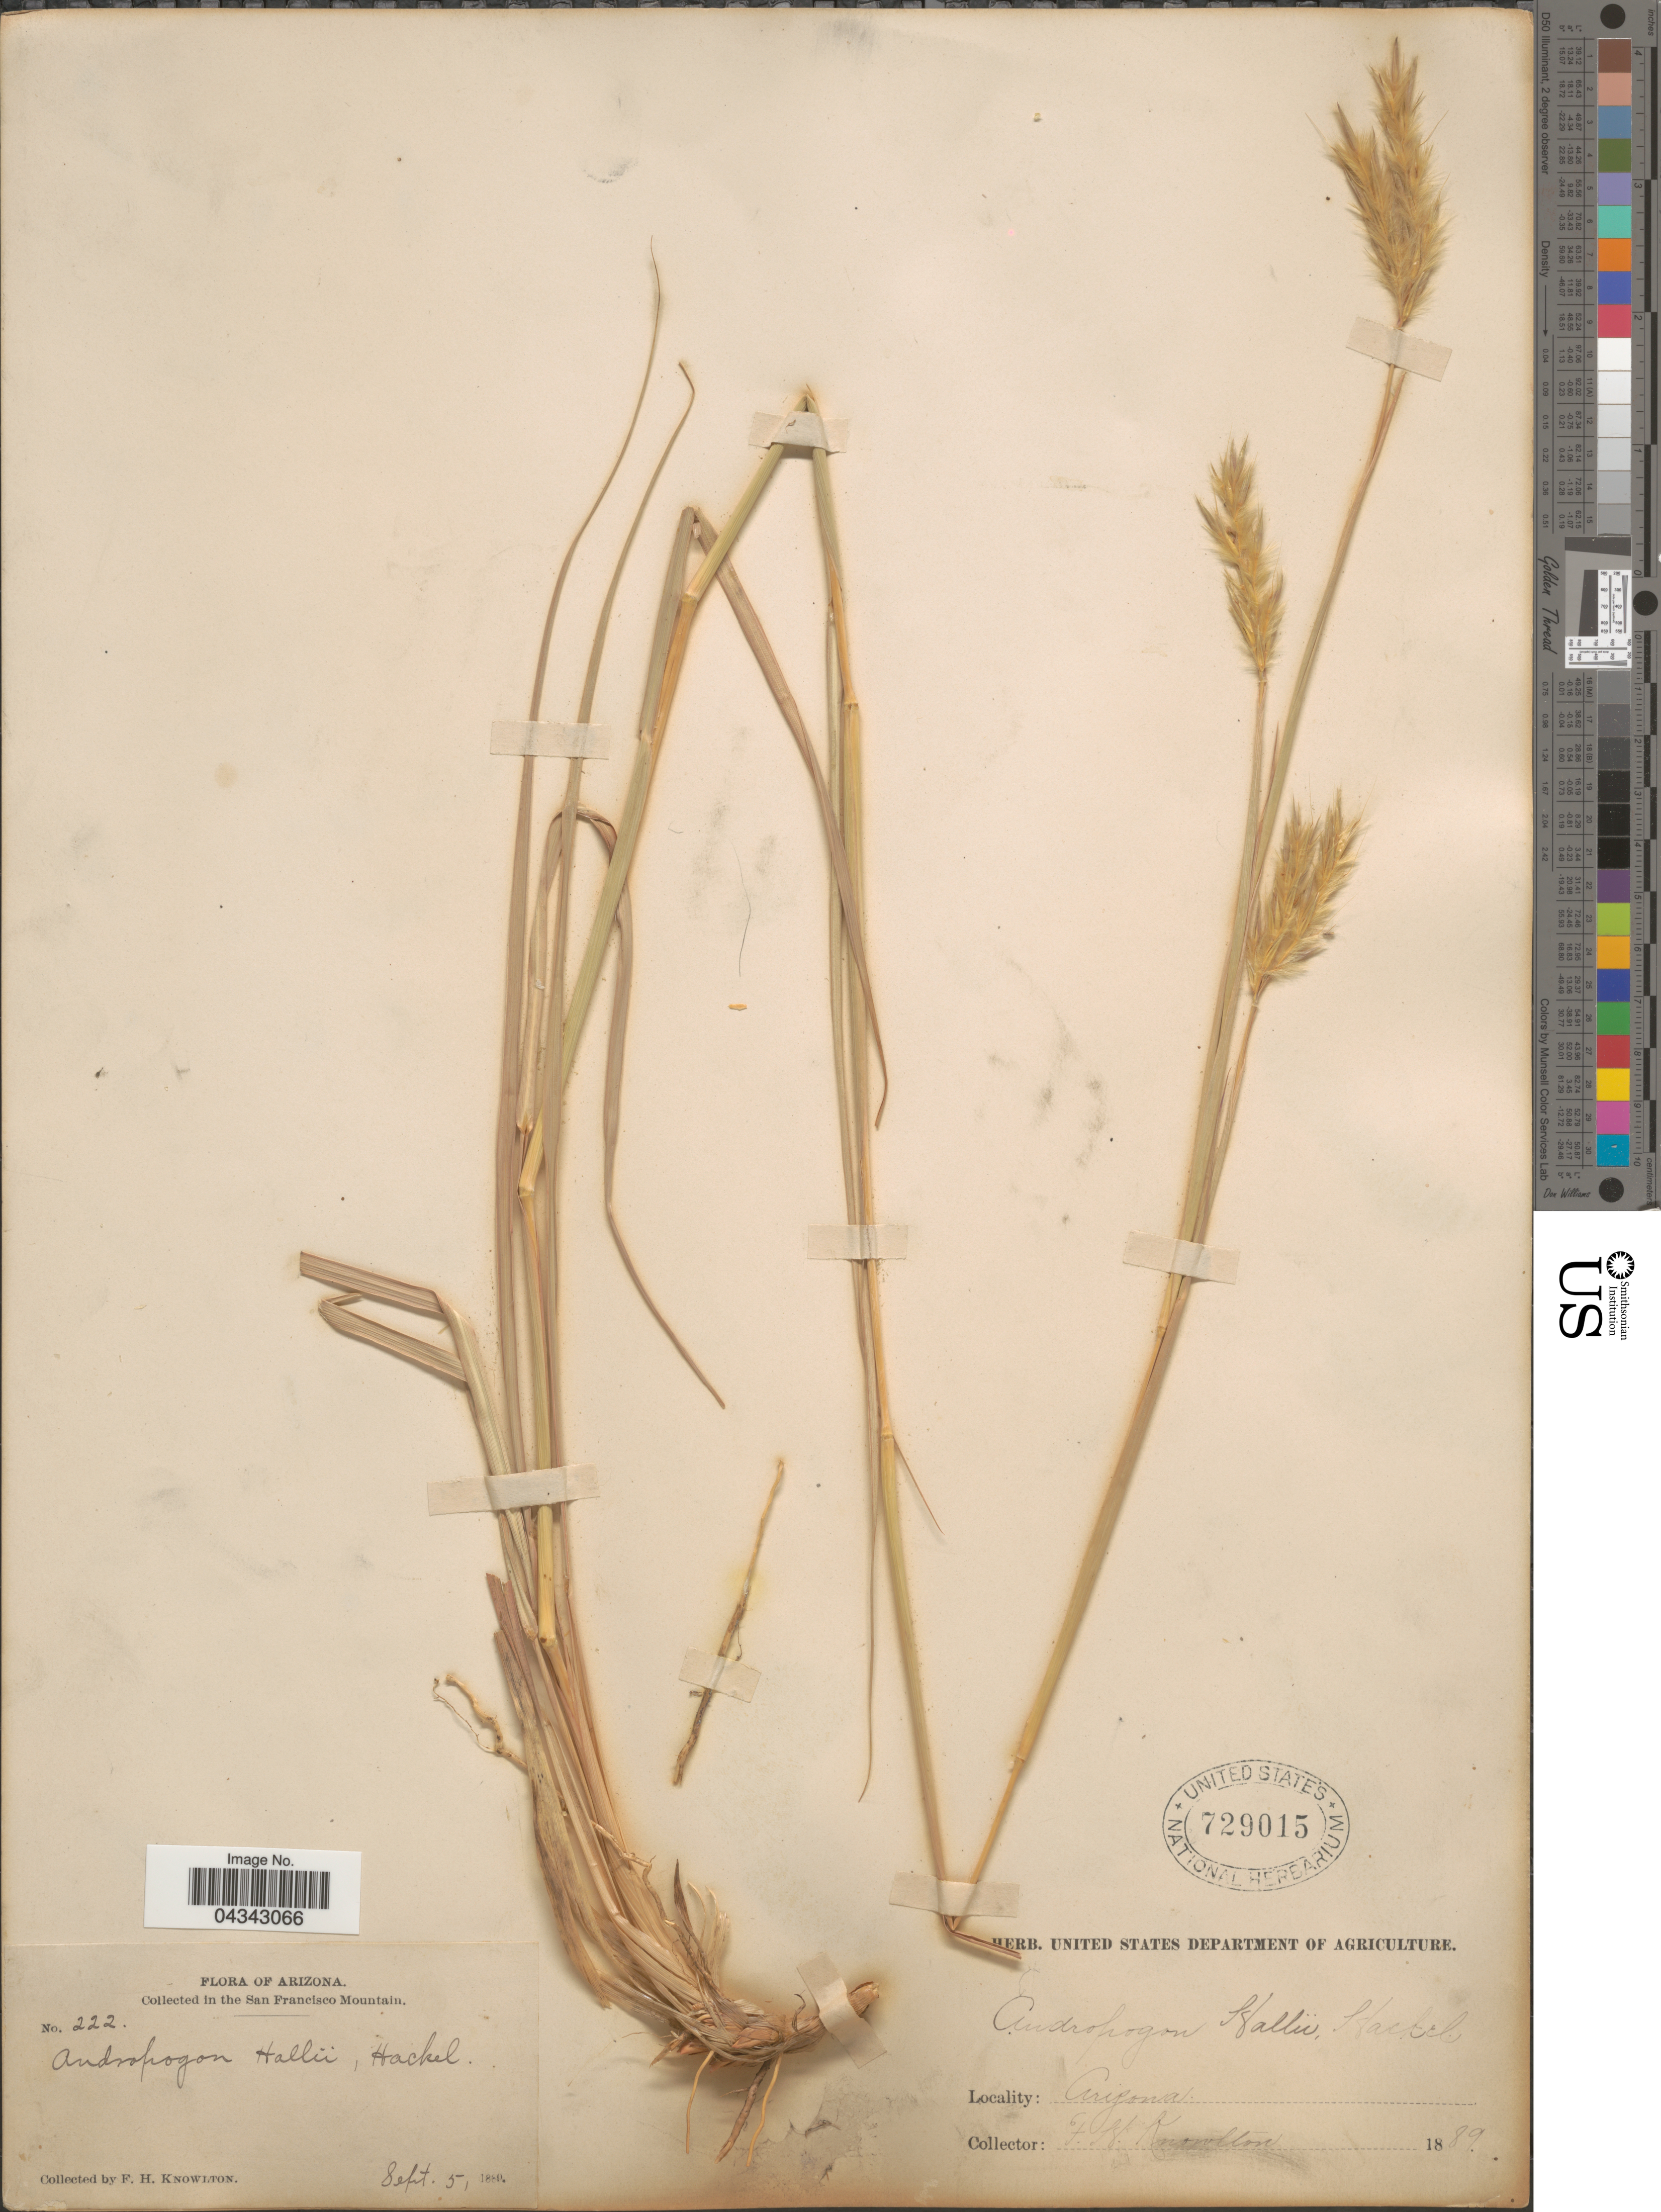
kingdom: Plantae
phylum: Tracheophyta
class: Liliopsida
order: Poales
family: Poaceae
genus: Andropogon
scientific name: Andropogon gerardii subsp. hallii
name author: (Hack.) Wipff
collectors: F. H. Knowlton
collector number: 222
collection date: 1889-09-05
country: United States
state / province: Arizona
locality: In the San Francisco Mountain.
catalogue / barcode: US 729015